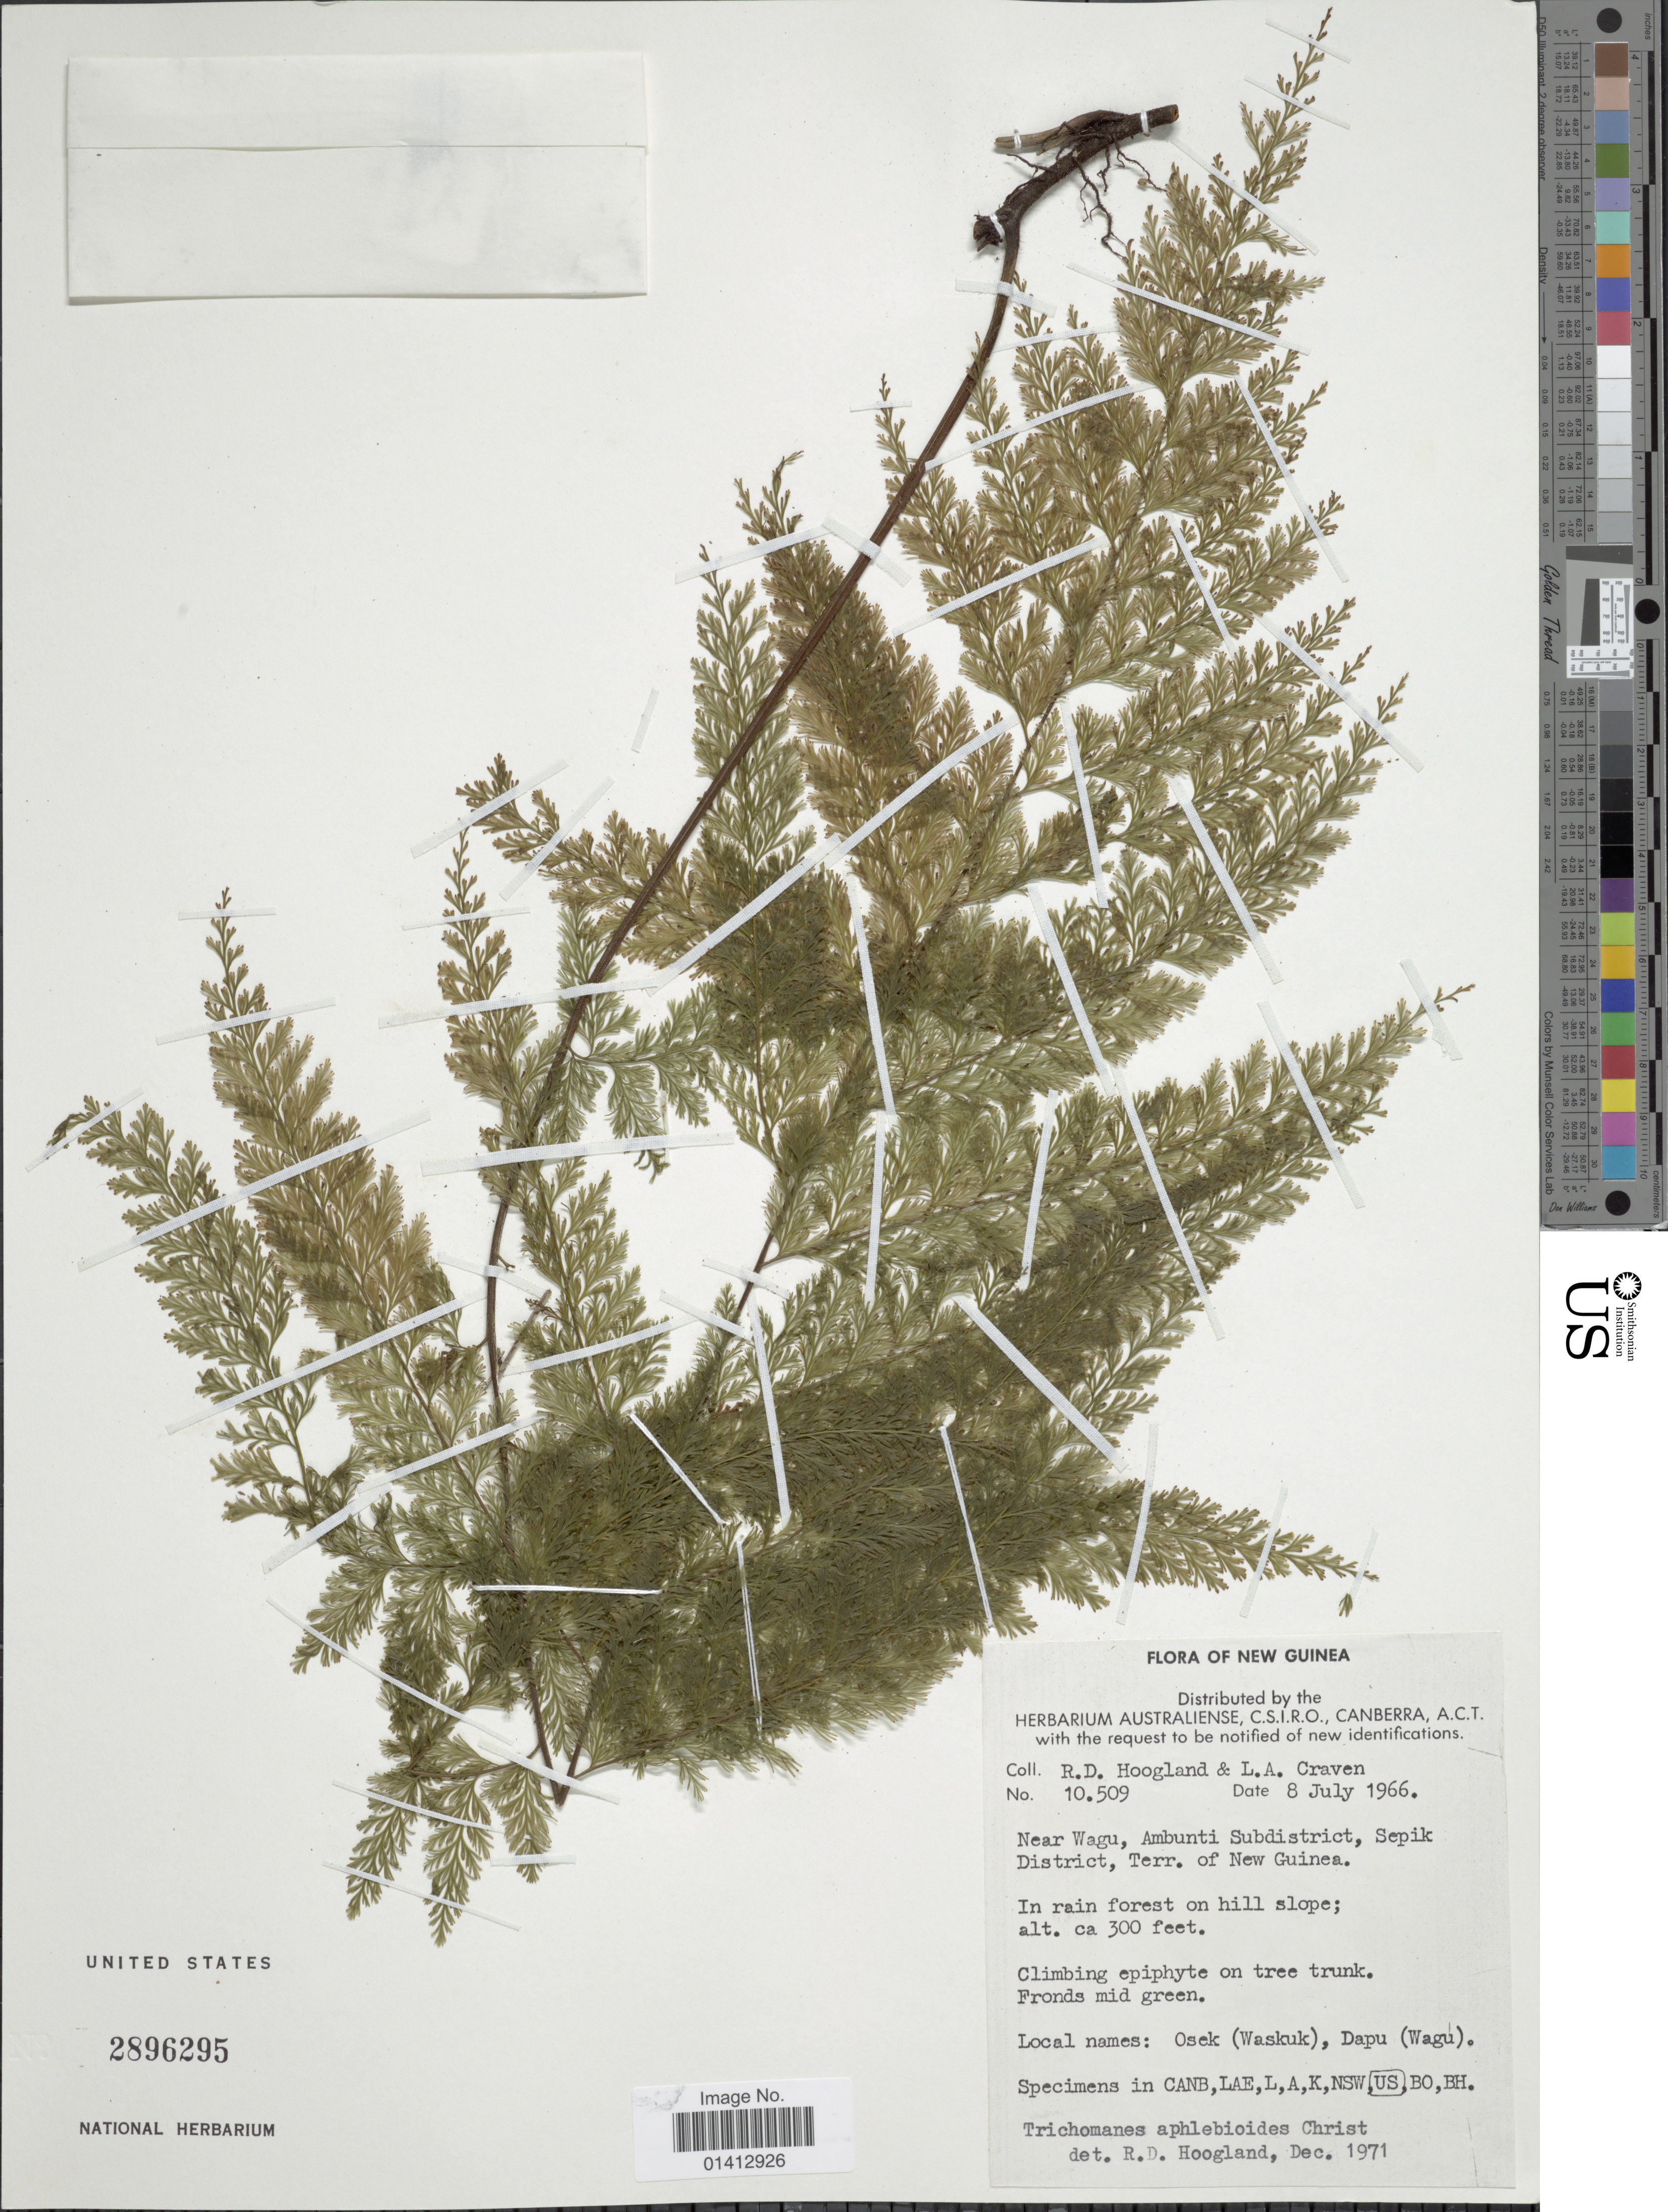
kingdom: Plantae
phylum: Tracheophyta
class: Polypodiopsida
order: Hymenophyllales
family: Hymenophyllaceae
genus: Crepidomanes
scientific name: Crepidomanes aphlebioides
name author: (Christ) I.M. Turner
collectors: R. D. Hoogland & L. A. Craven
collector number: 10509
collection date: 1966-07-08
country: Papua New Guinea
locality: New Guinea, Near Wagu, Ambunti Subdistrict, Sepik District, Terr of New Guinea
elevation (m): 91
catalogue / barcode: US 2896295